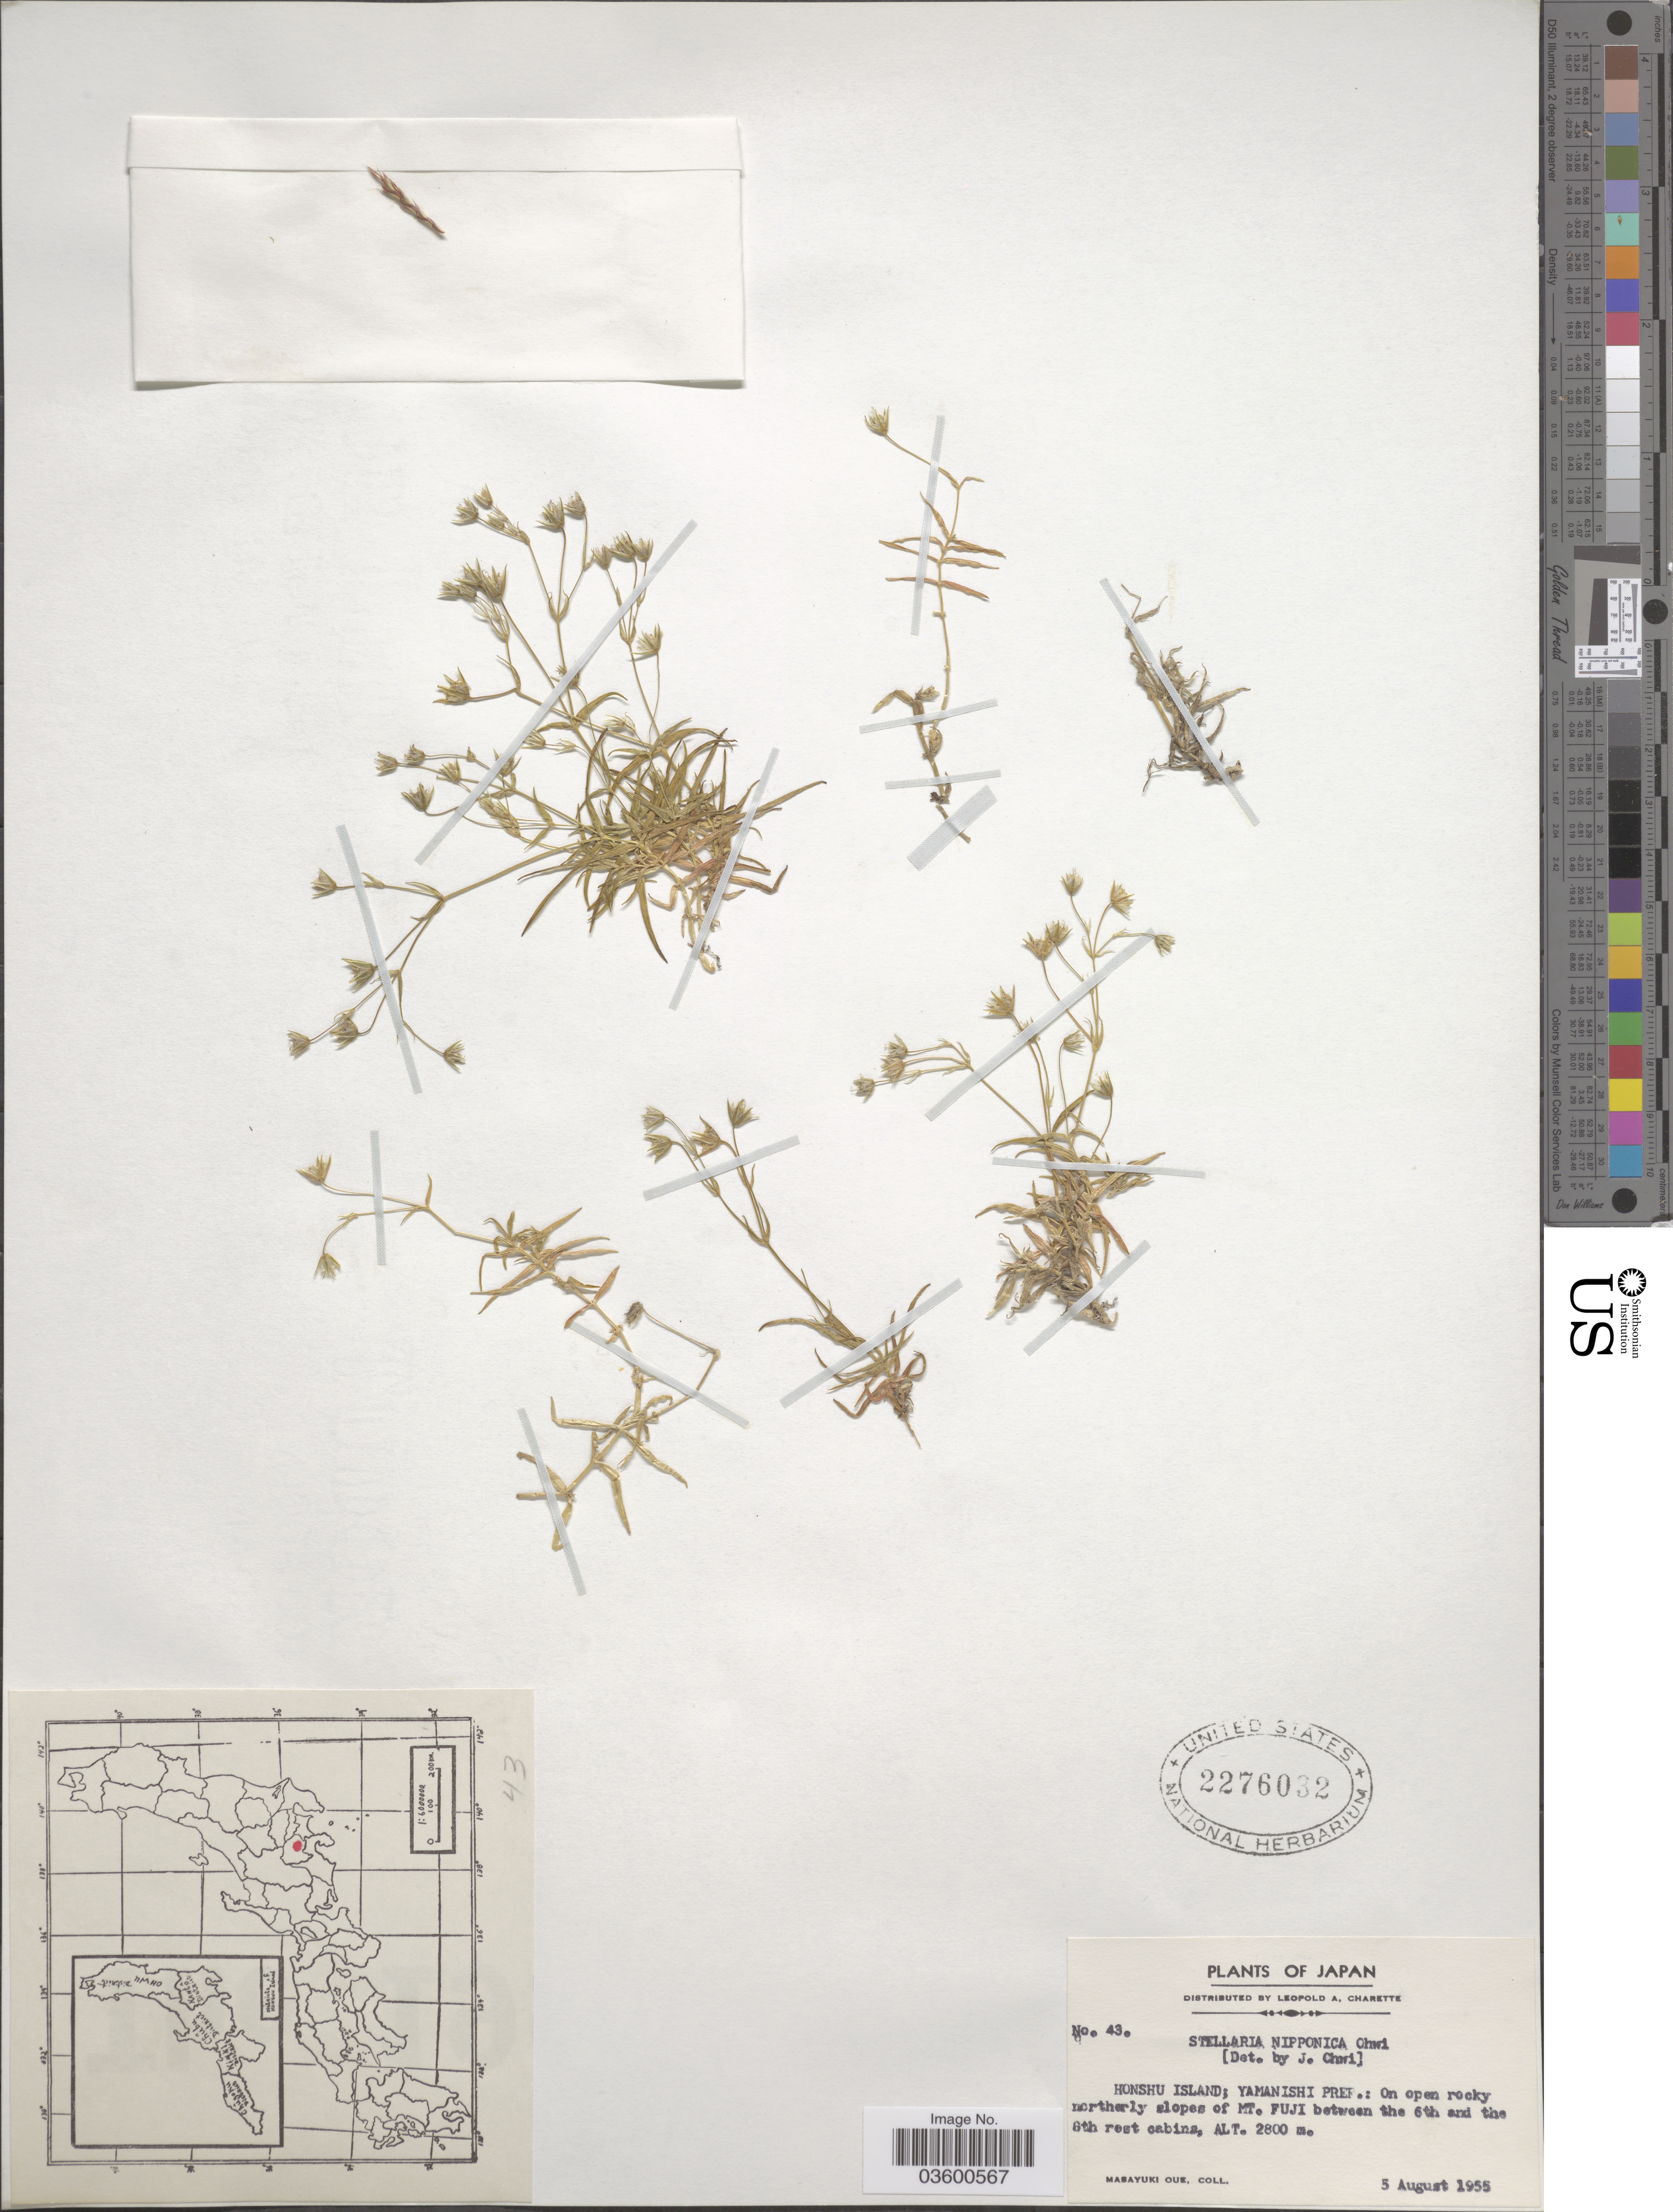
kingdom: Plantae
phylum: Tracheophyta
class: Magnoliopsida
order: Caryophyllales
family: Caryophyllaceae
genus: Stellaria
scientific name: Stellaria nipponica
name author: Ohwi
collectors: M. Oue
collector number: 43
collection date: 1955-08-05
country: Japan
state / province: Yamanasi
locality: Honshu Island; Yamanashi Piref.: On open rocky northerly slopes of Mt. Fuji between the 6th and the 6th rest cabins.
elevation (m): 2800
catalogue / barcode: US 2276032